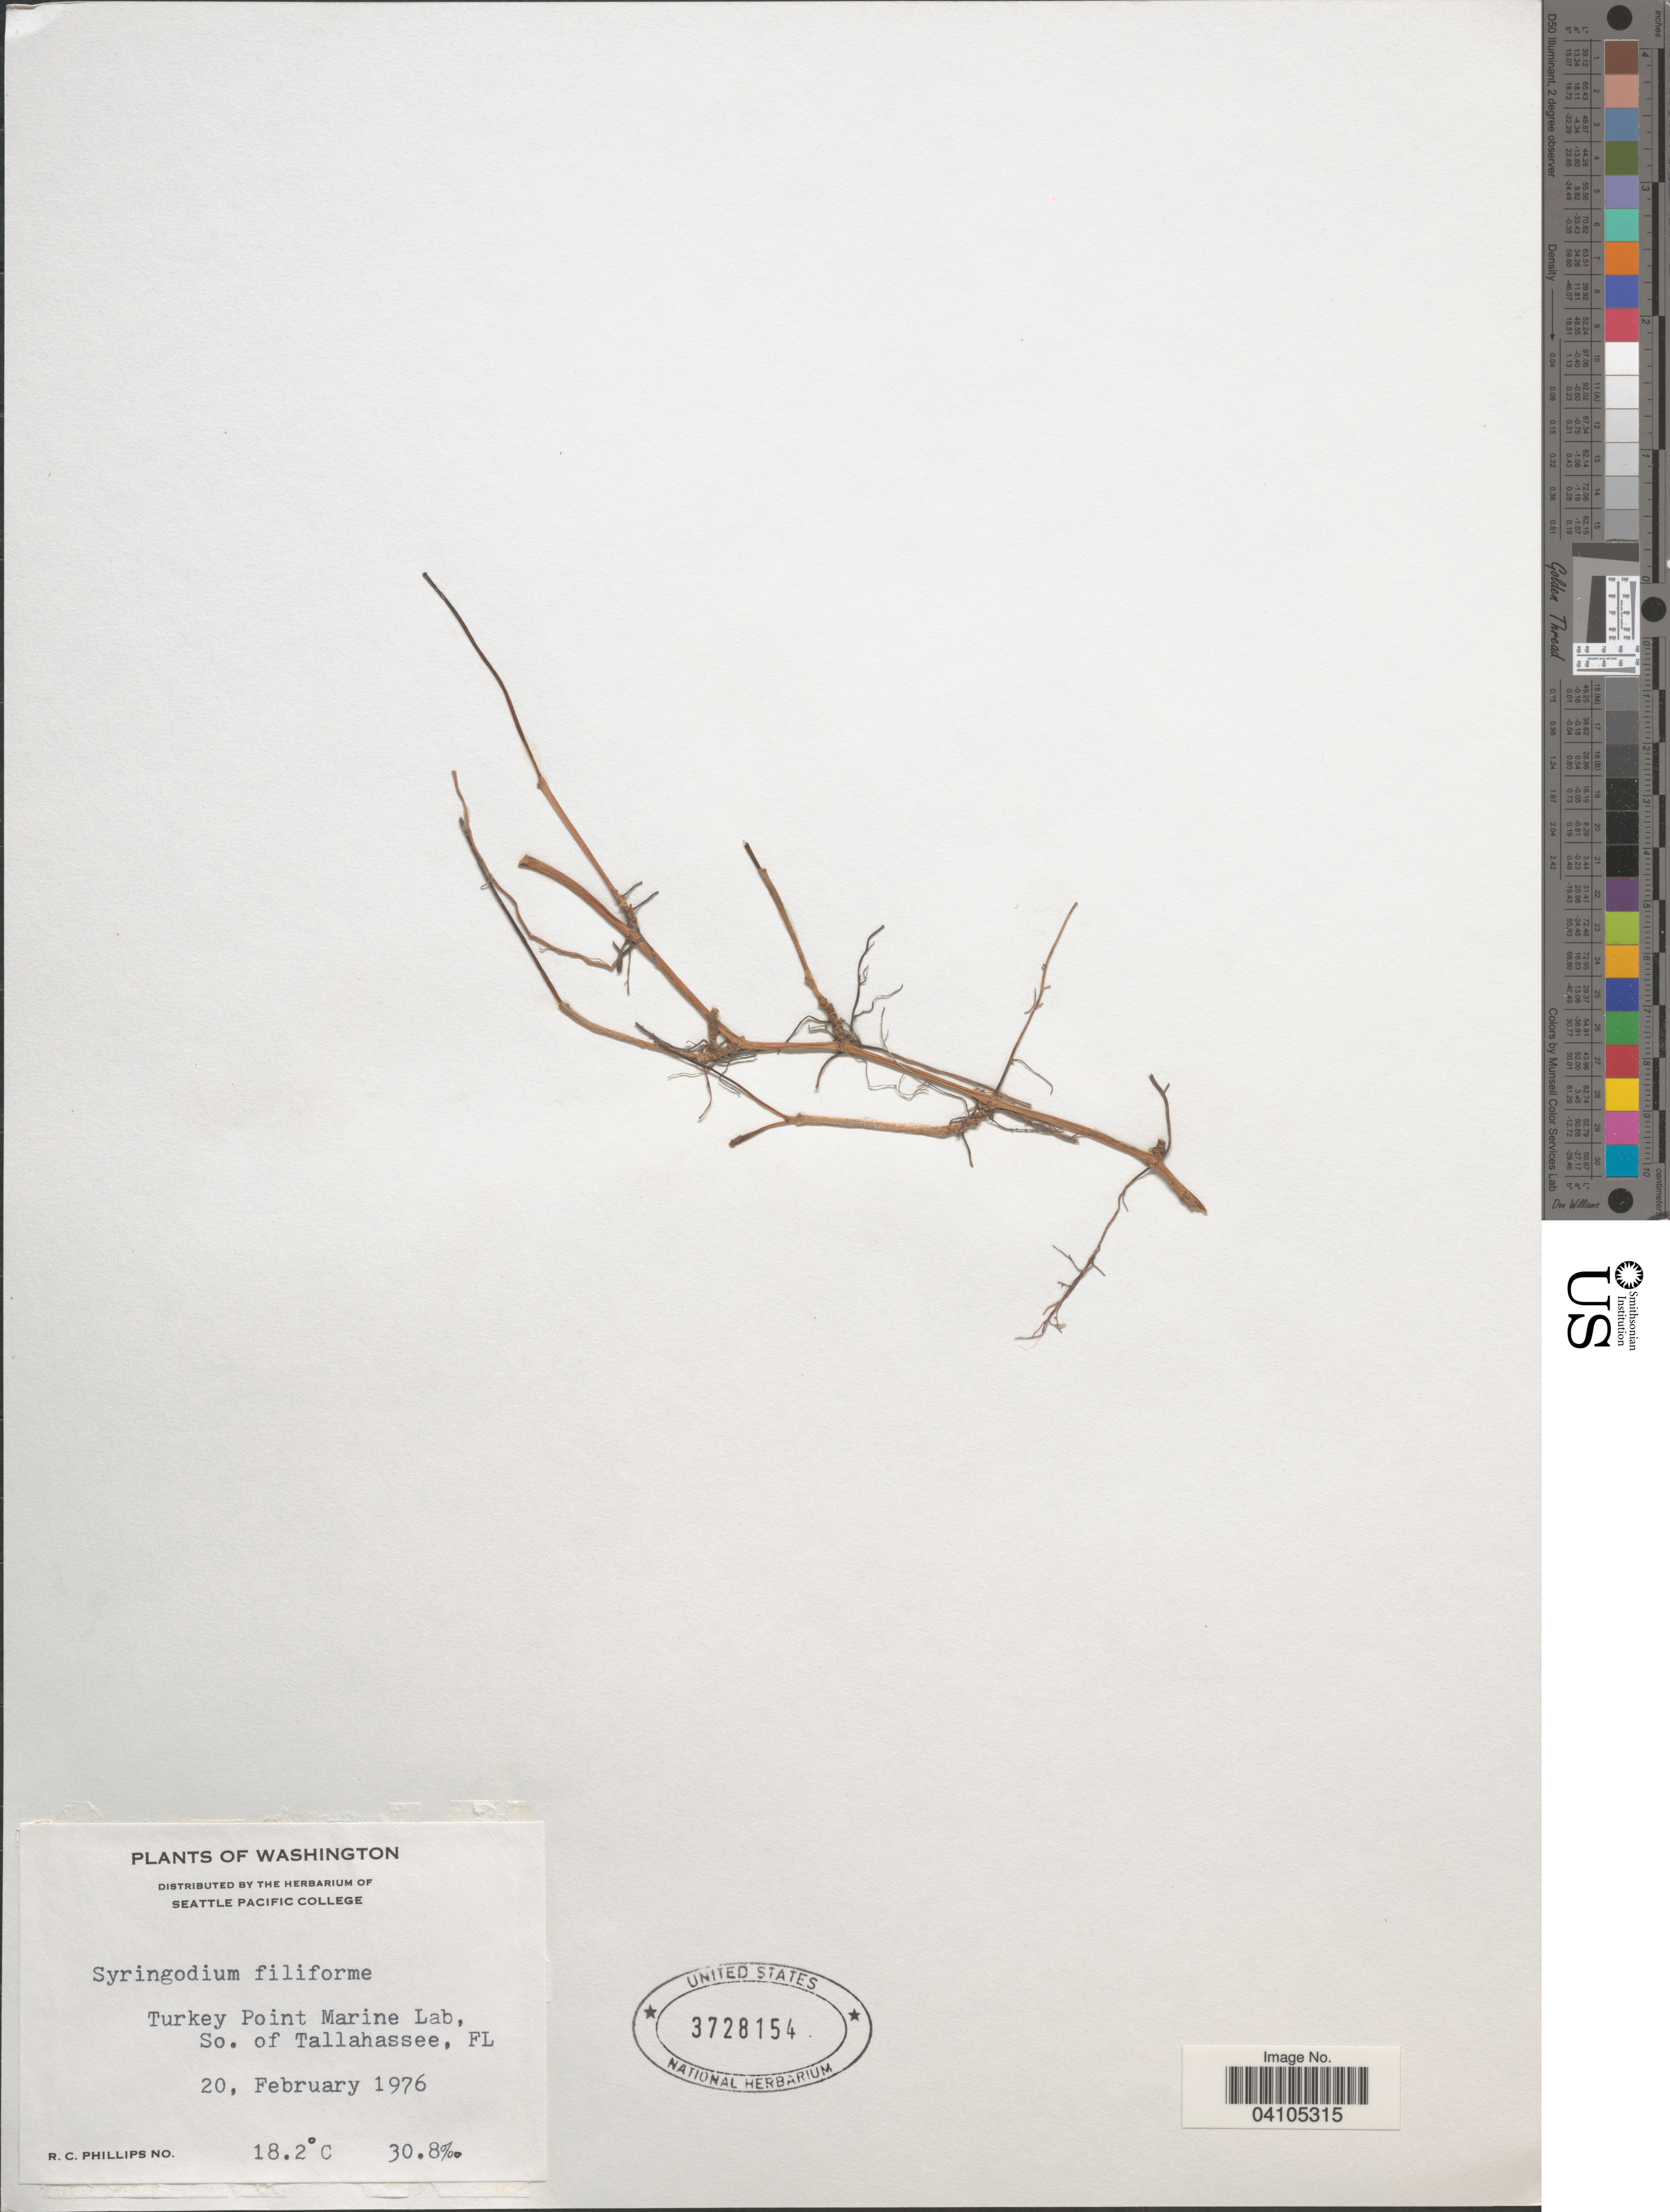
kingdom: Plantae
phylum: Tracheophyta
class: Liliopsida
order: Alismatales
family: Cymodoceaceae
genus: Syringodium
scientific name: Syringodium filiforme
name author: Kütz.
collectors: R. C. Phillips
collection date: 1976-02-20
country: United States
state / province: Florida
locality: Turkey Point Marine Lab, So. of Tallahassee.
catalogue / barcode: US 3728154